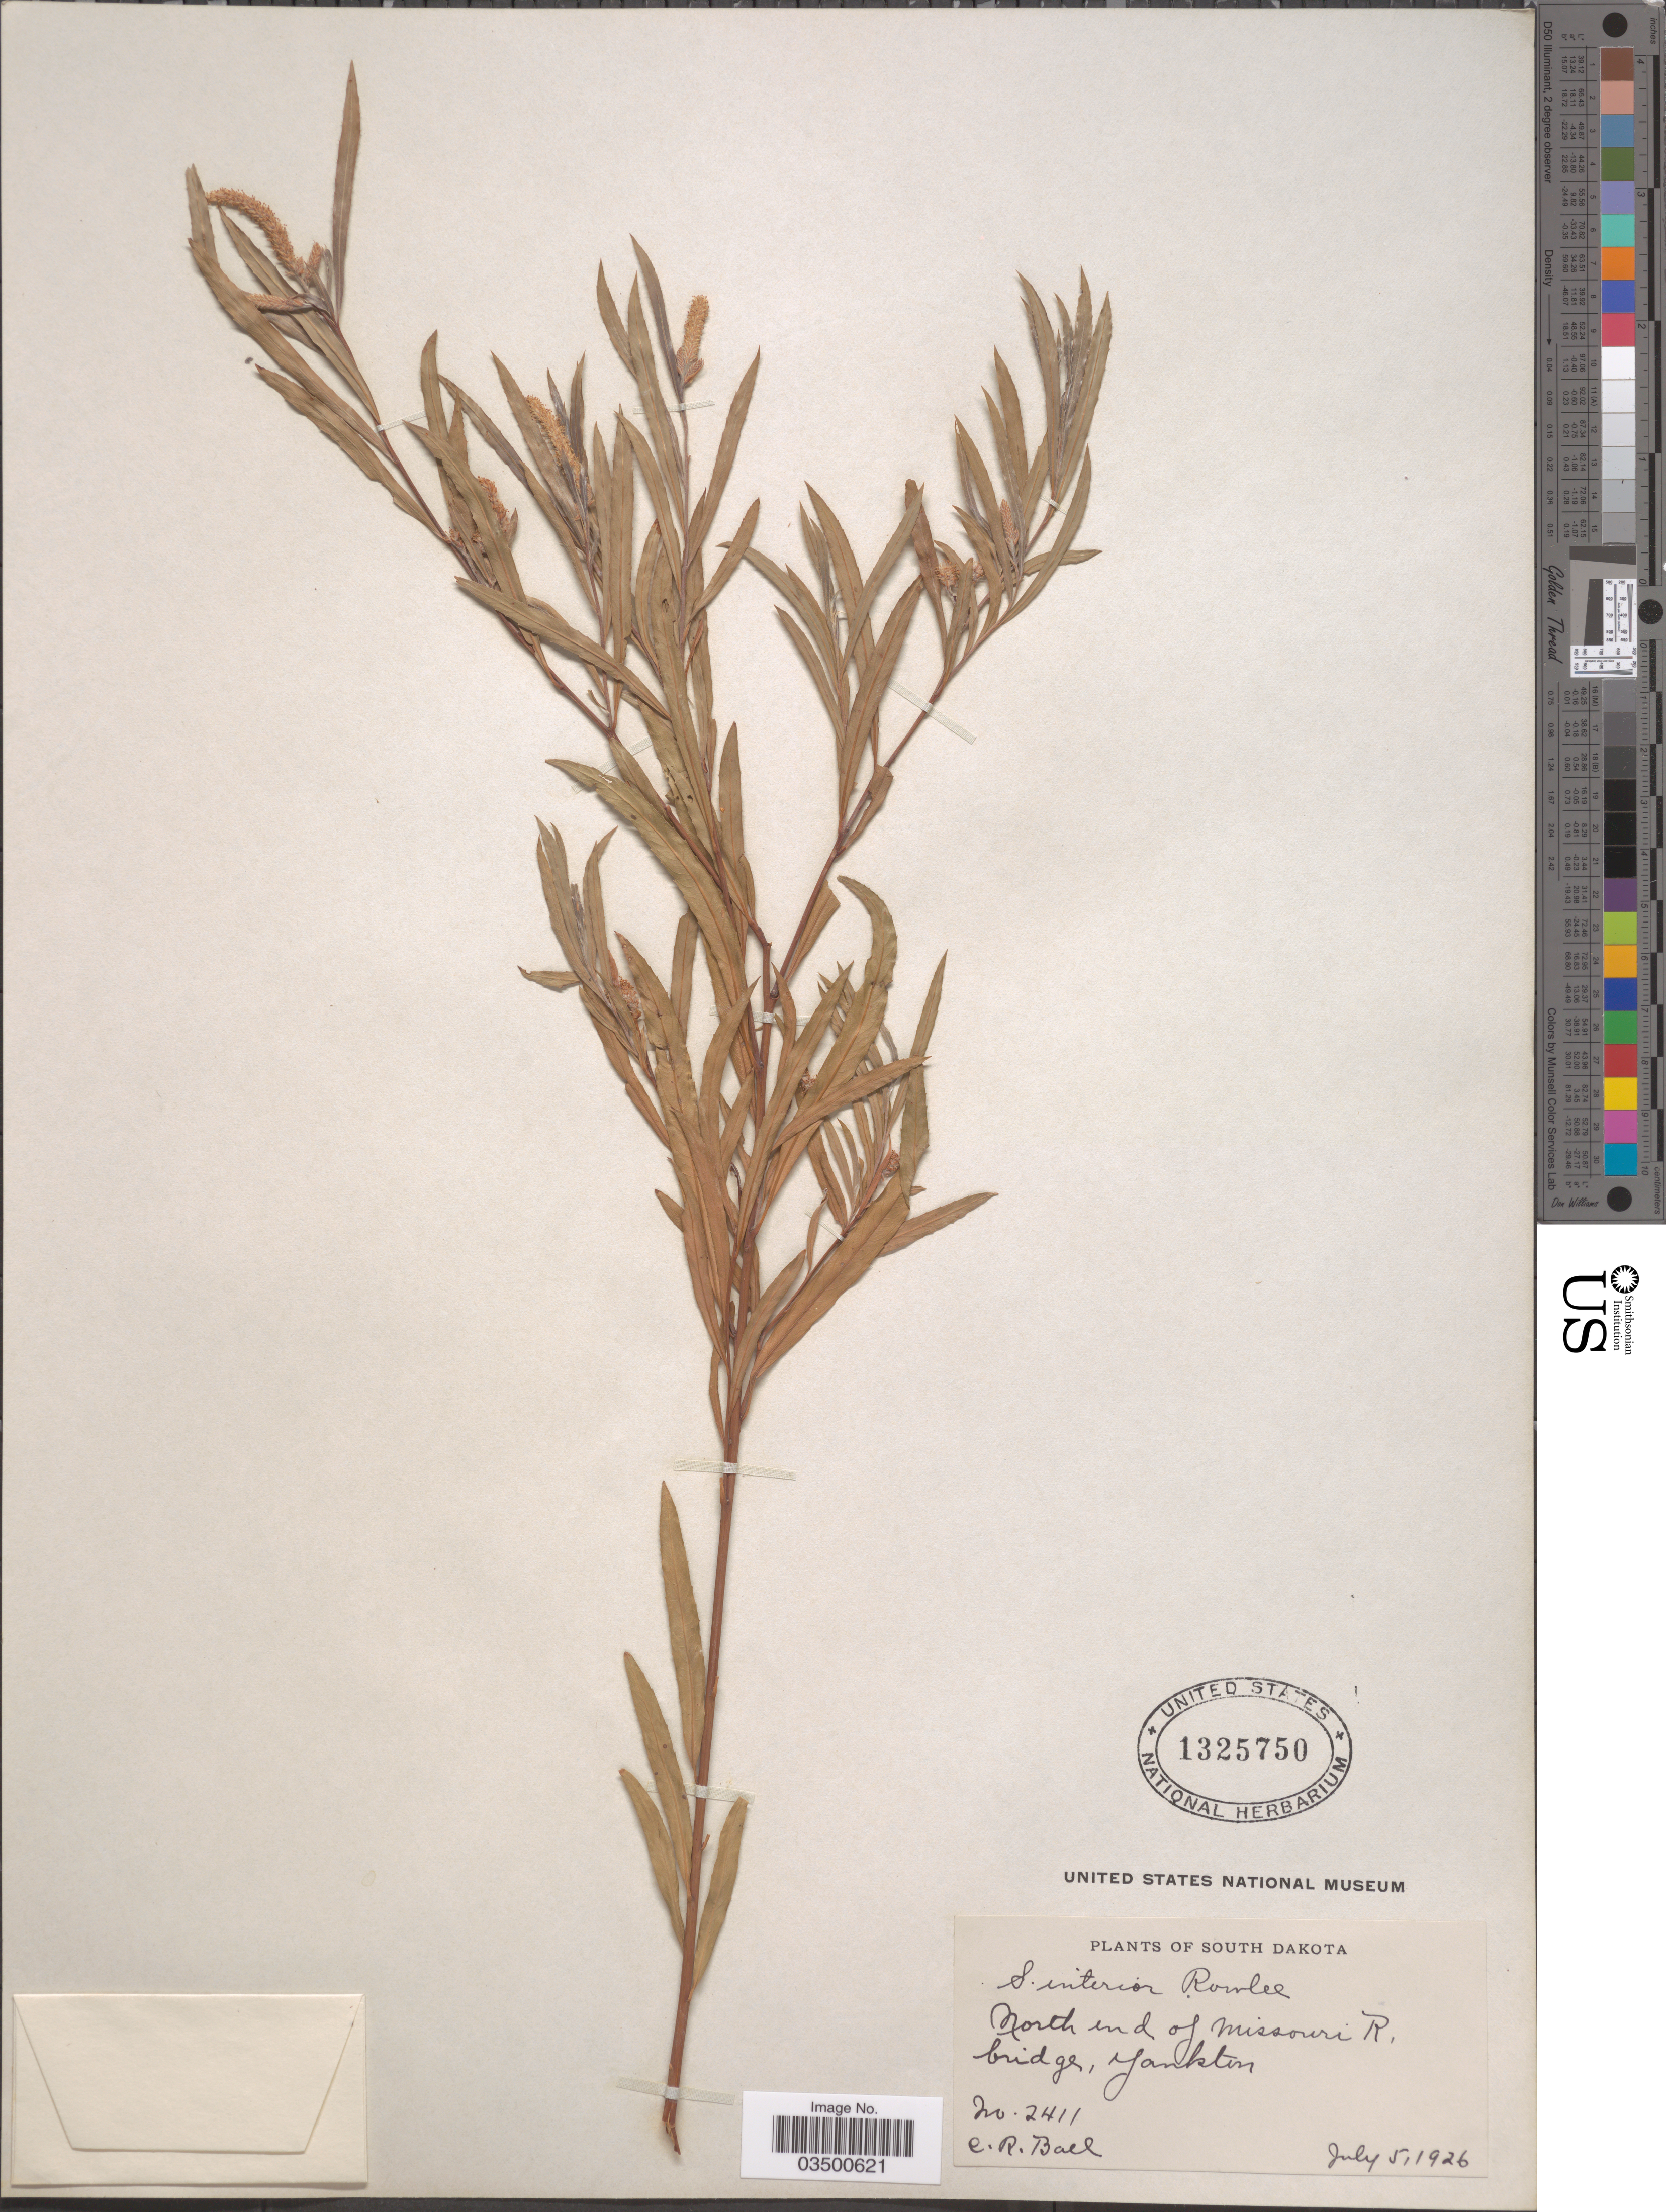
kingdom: Plantae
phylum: Tracheophyta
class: Magnoliopsida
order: Malpighiales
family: Salicaceae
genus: Salix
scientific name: Salix interior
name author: Rowlee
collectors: C. R. Ball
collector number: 2411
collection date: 1926-07-05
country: United States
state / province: South Dakota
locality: North end of Missouri R, bridge, Yankton.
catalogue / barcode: US 1325750